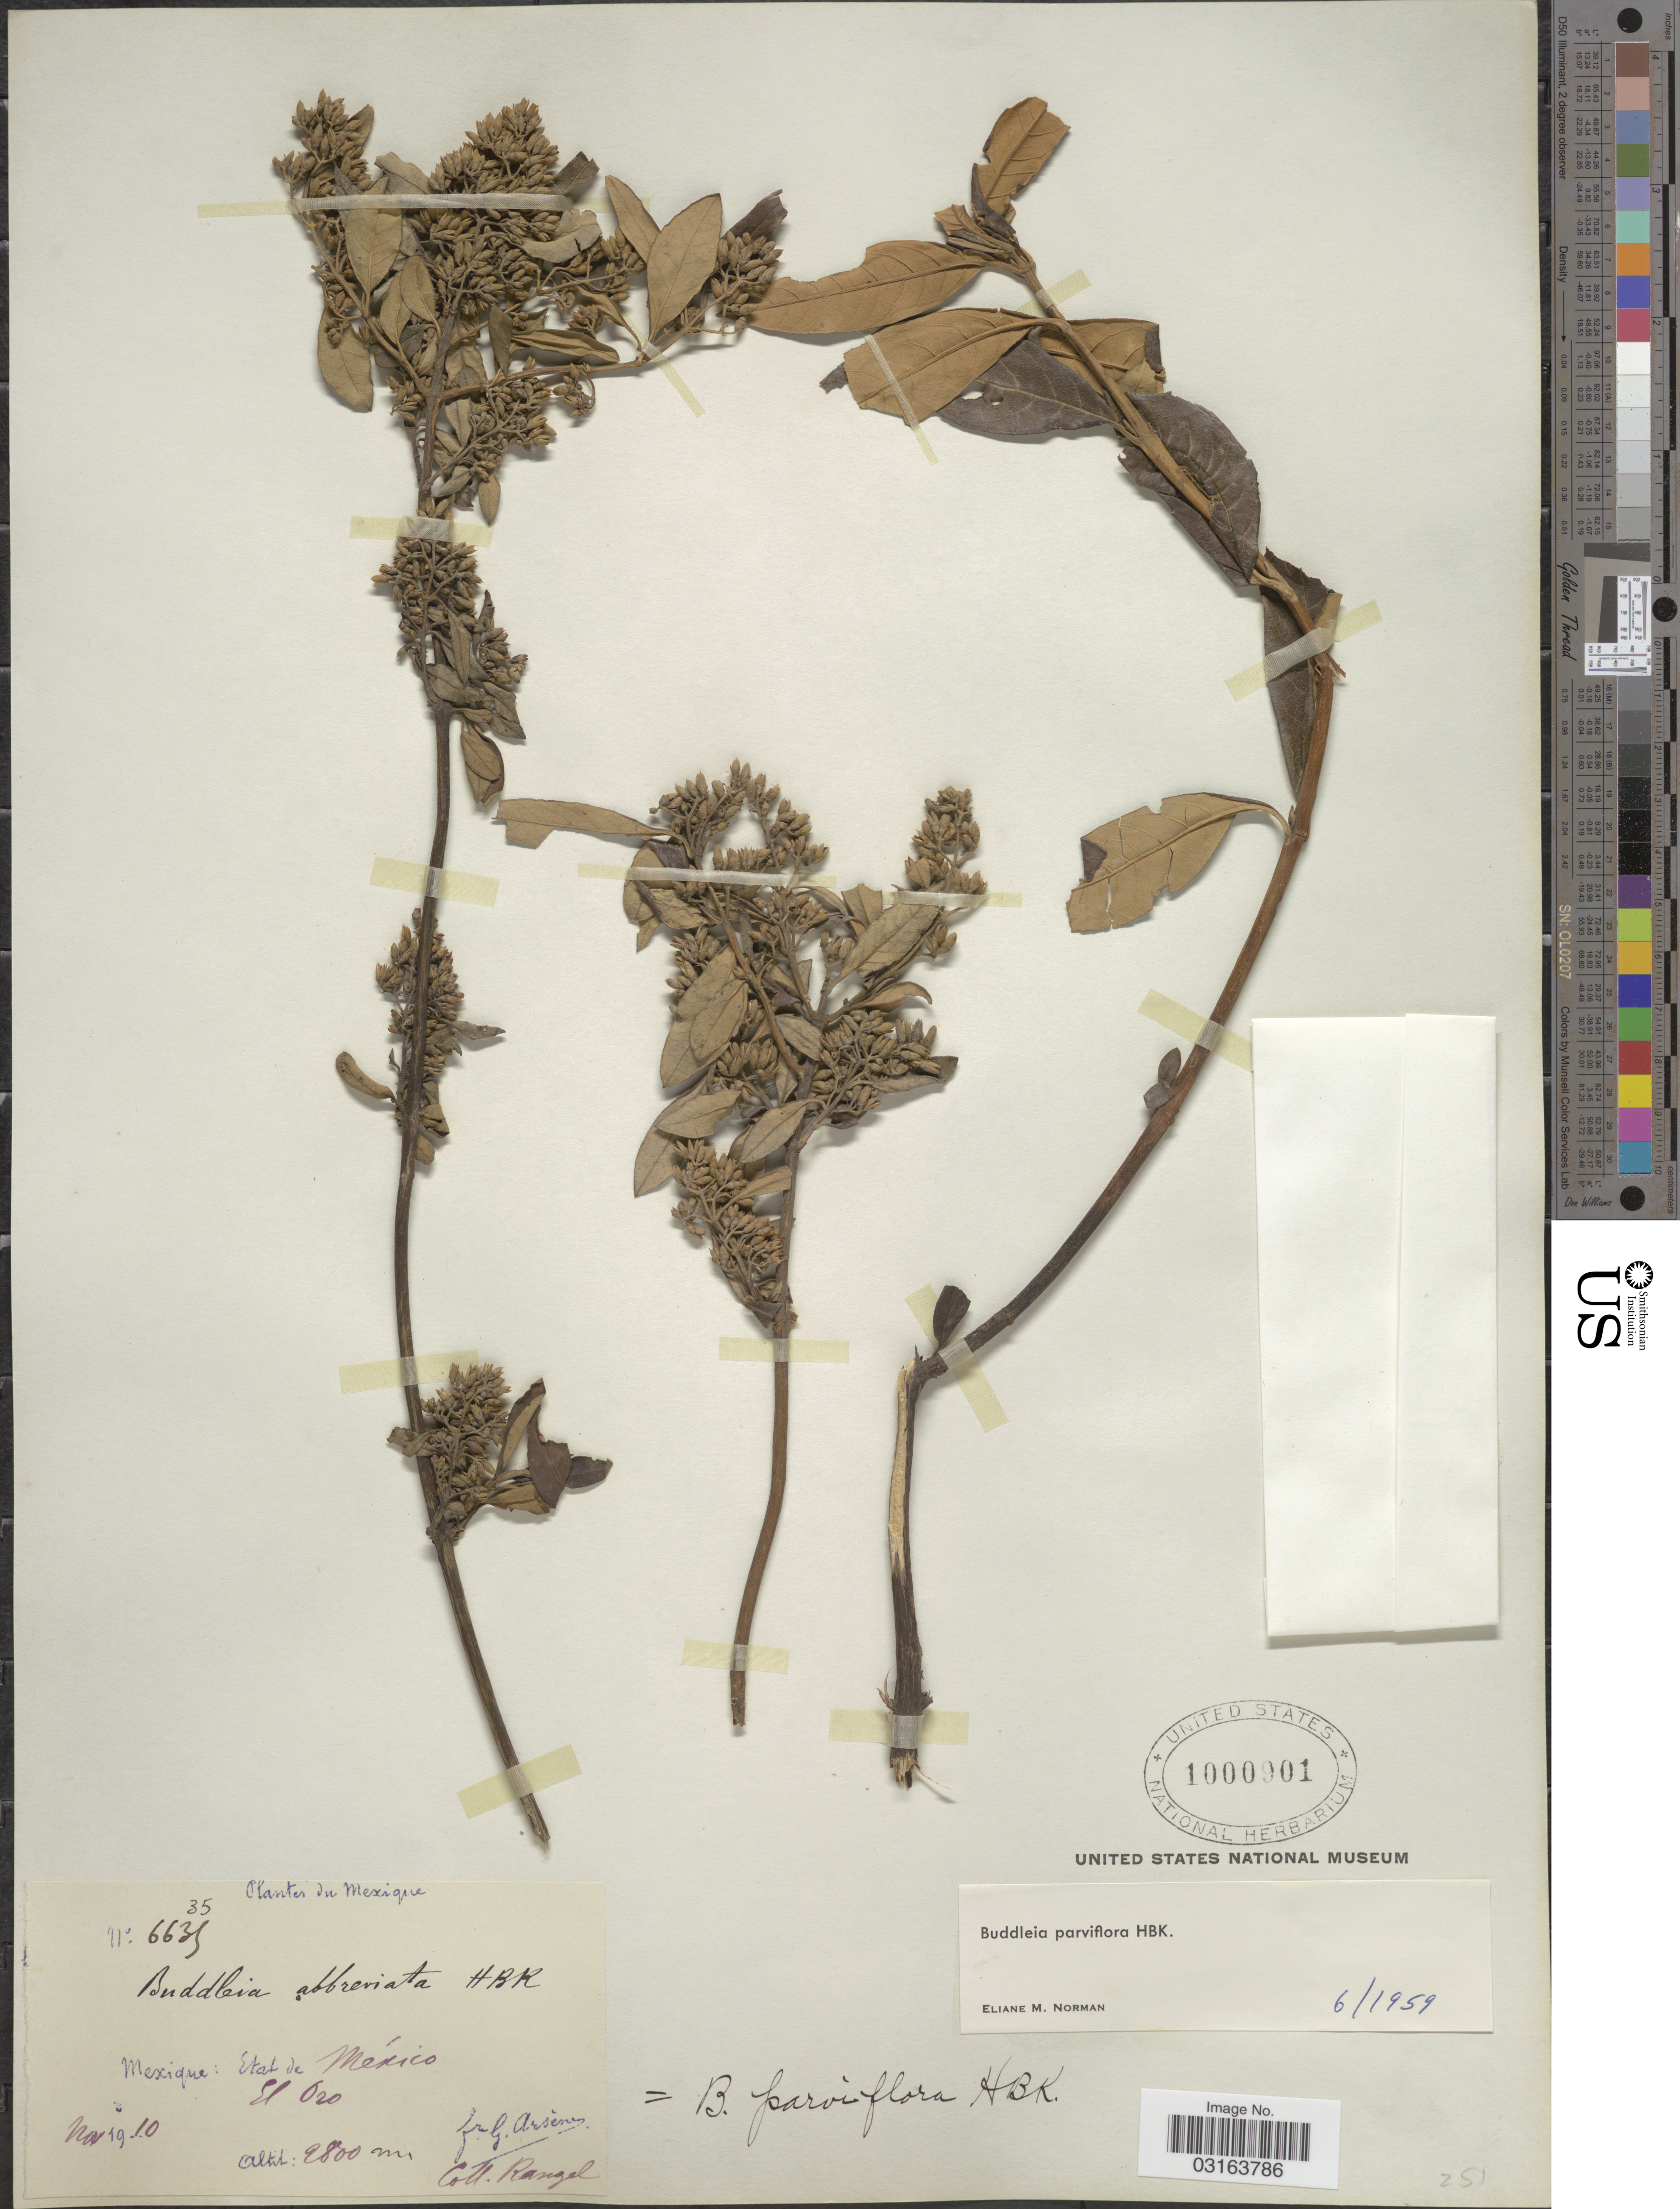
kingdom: Plantae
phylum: Tracheophyta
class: Magnoliopsida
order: Lamiales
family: Scrophulariaceae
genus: Buddleja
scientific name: Buddleja parviflora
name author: Kunth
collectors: -- Rangel & Bro. G. Arsène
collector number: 6635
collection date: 1910-03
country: Mexico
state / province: México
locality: El Oro.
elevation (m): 2800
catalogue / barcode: US 1000901